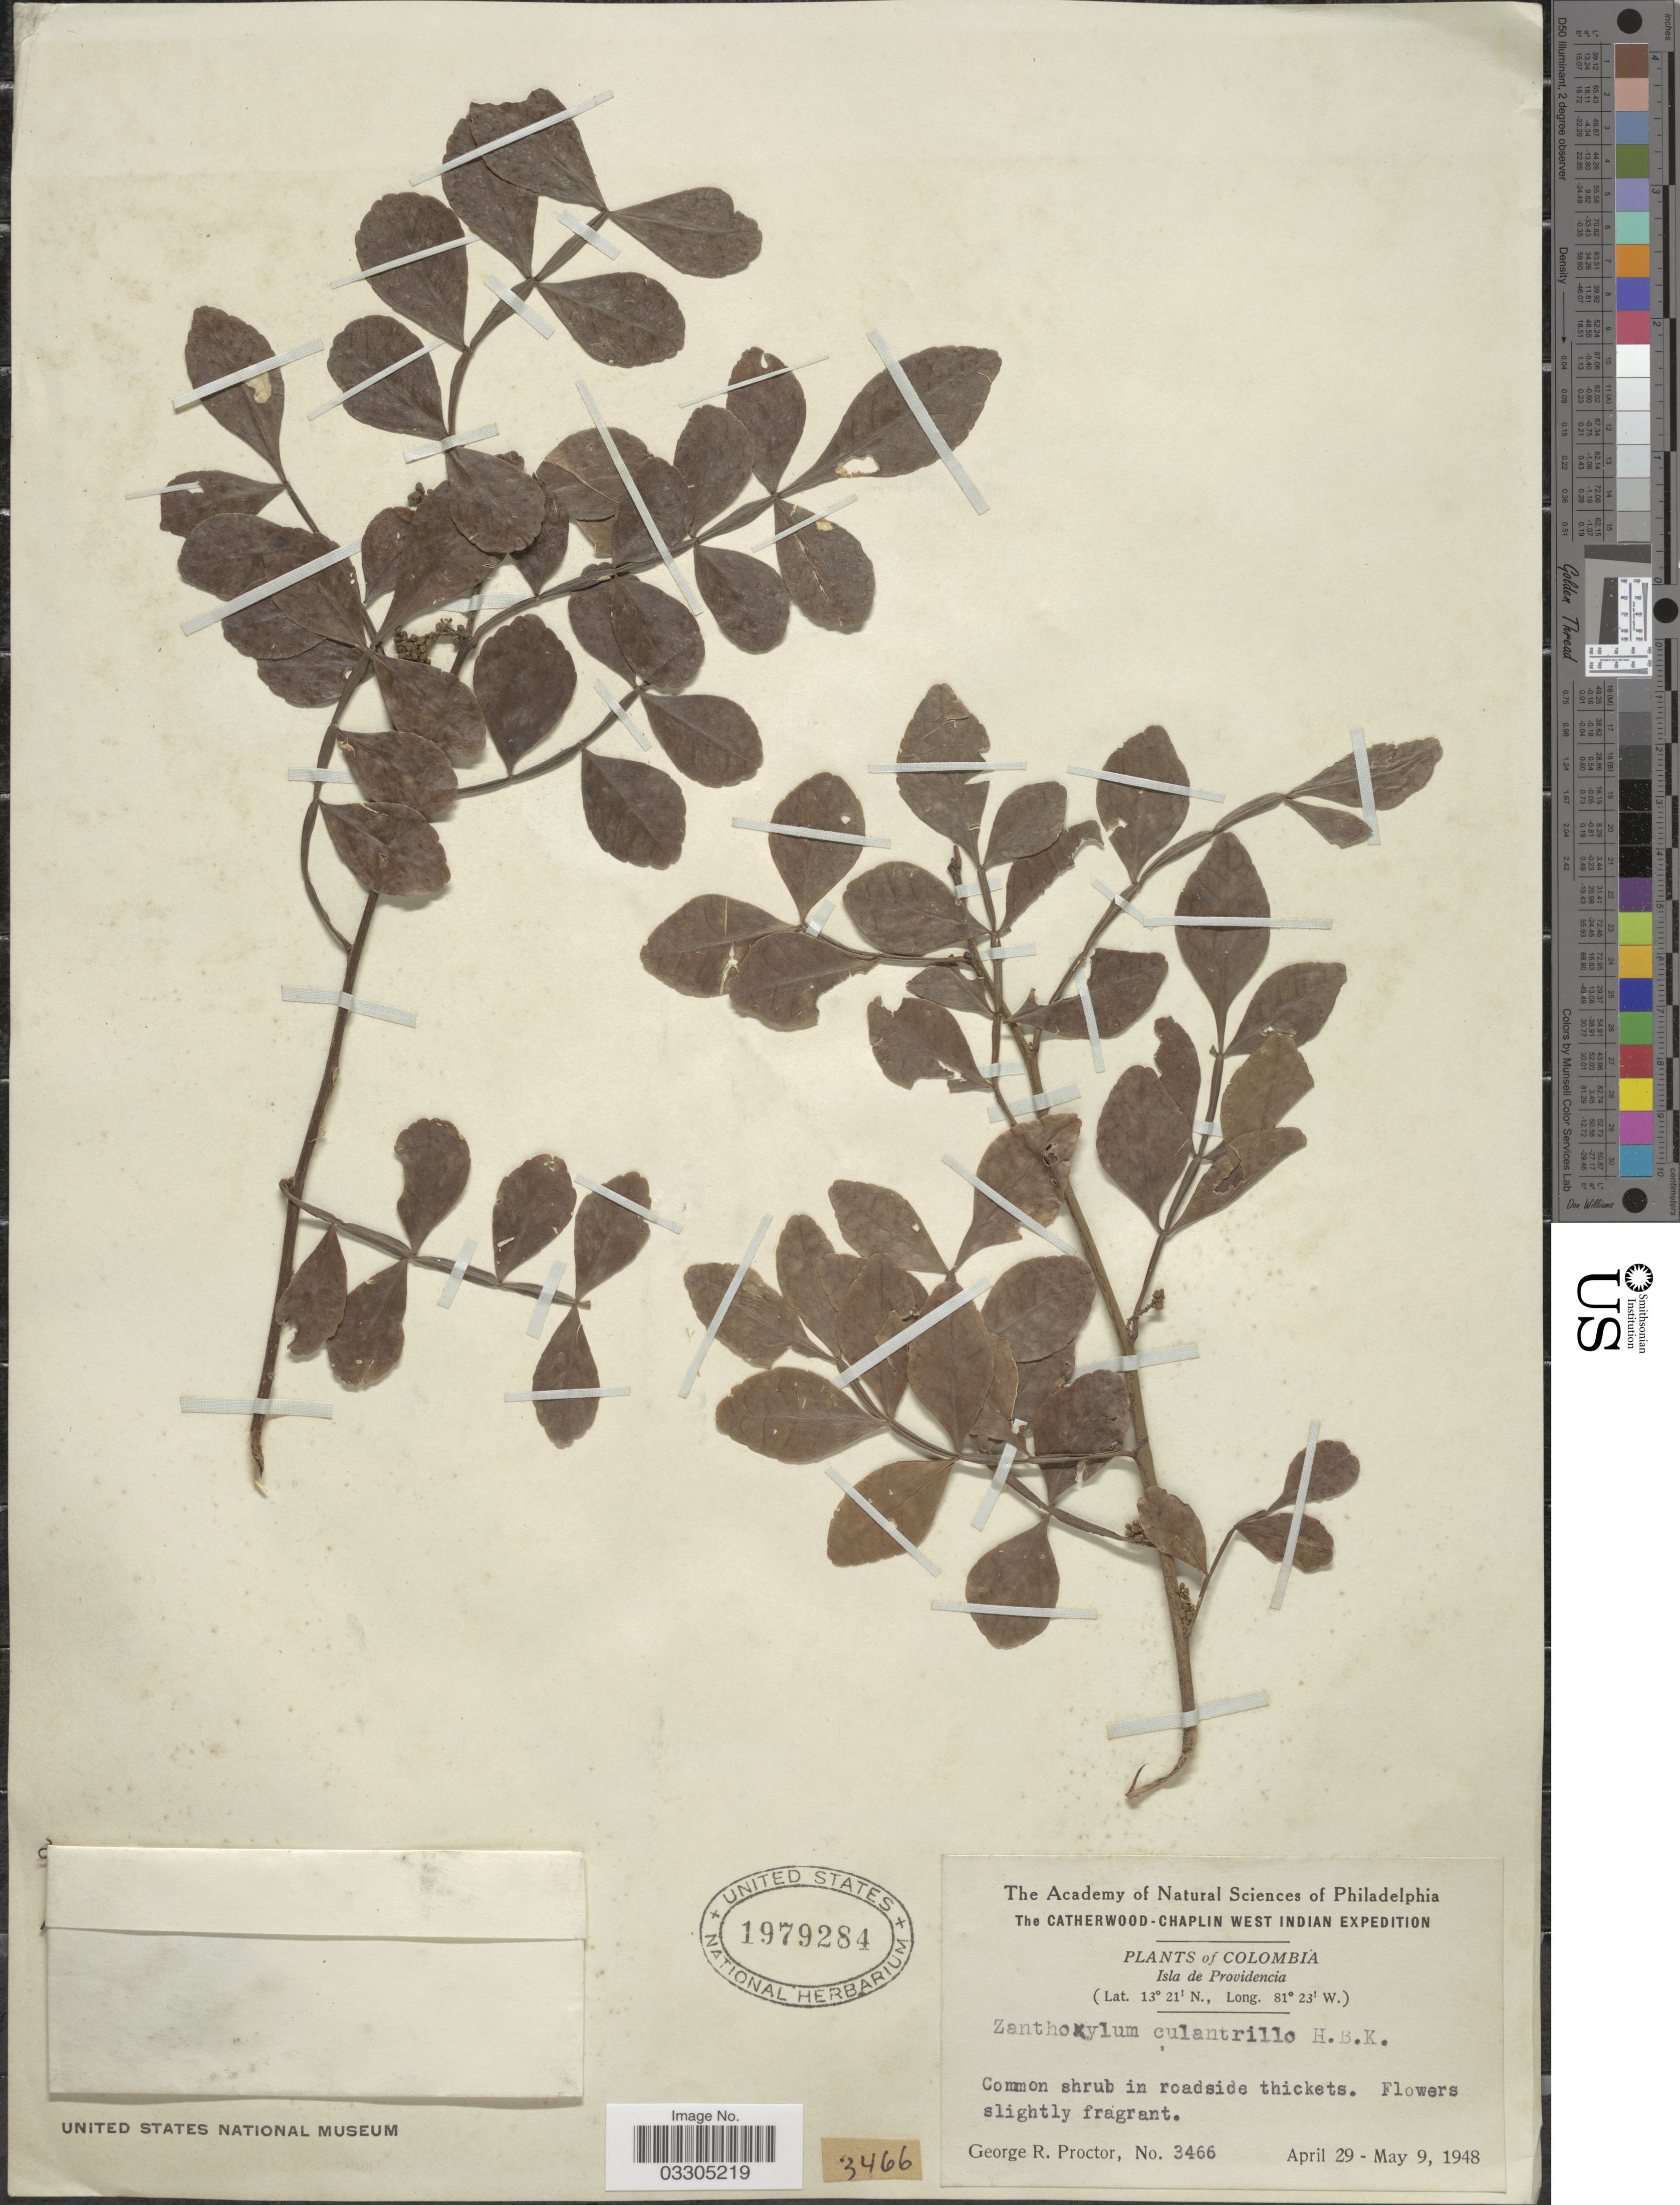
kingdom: Plantae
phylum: Tracheophyta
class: Magnoliopsida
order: Sapindales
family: Rutaceae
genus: Zanthoxylum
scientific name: Zanthoxylum culantrillo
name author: Kunth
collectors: G. Proctor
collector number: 3466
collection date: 1948-04-29/1948-05-09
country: Colombia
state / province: San Andres y Providencia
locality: Isla de Providencia.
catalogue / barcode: US 1979284